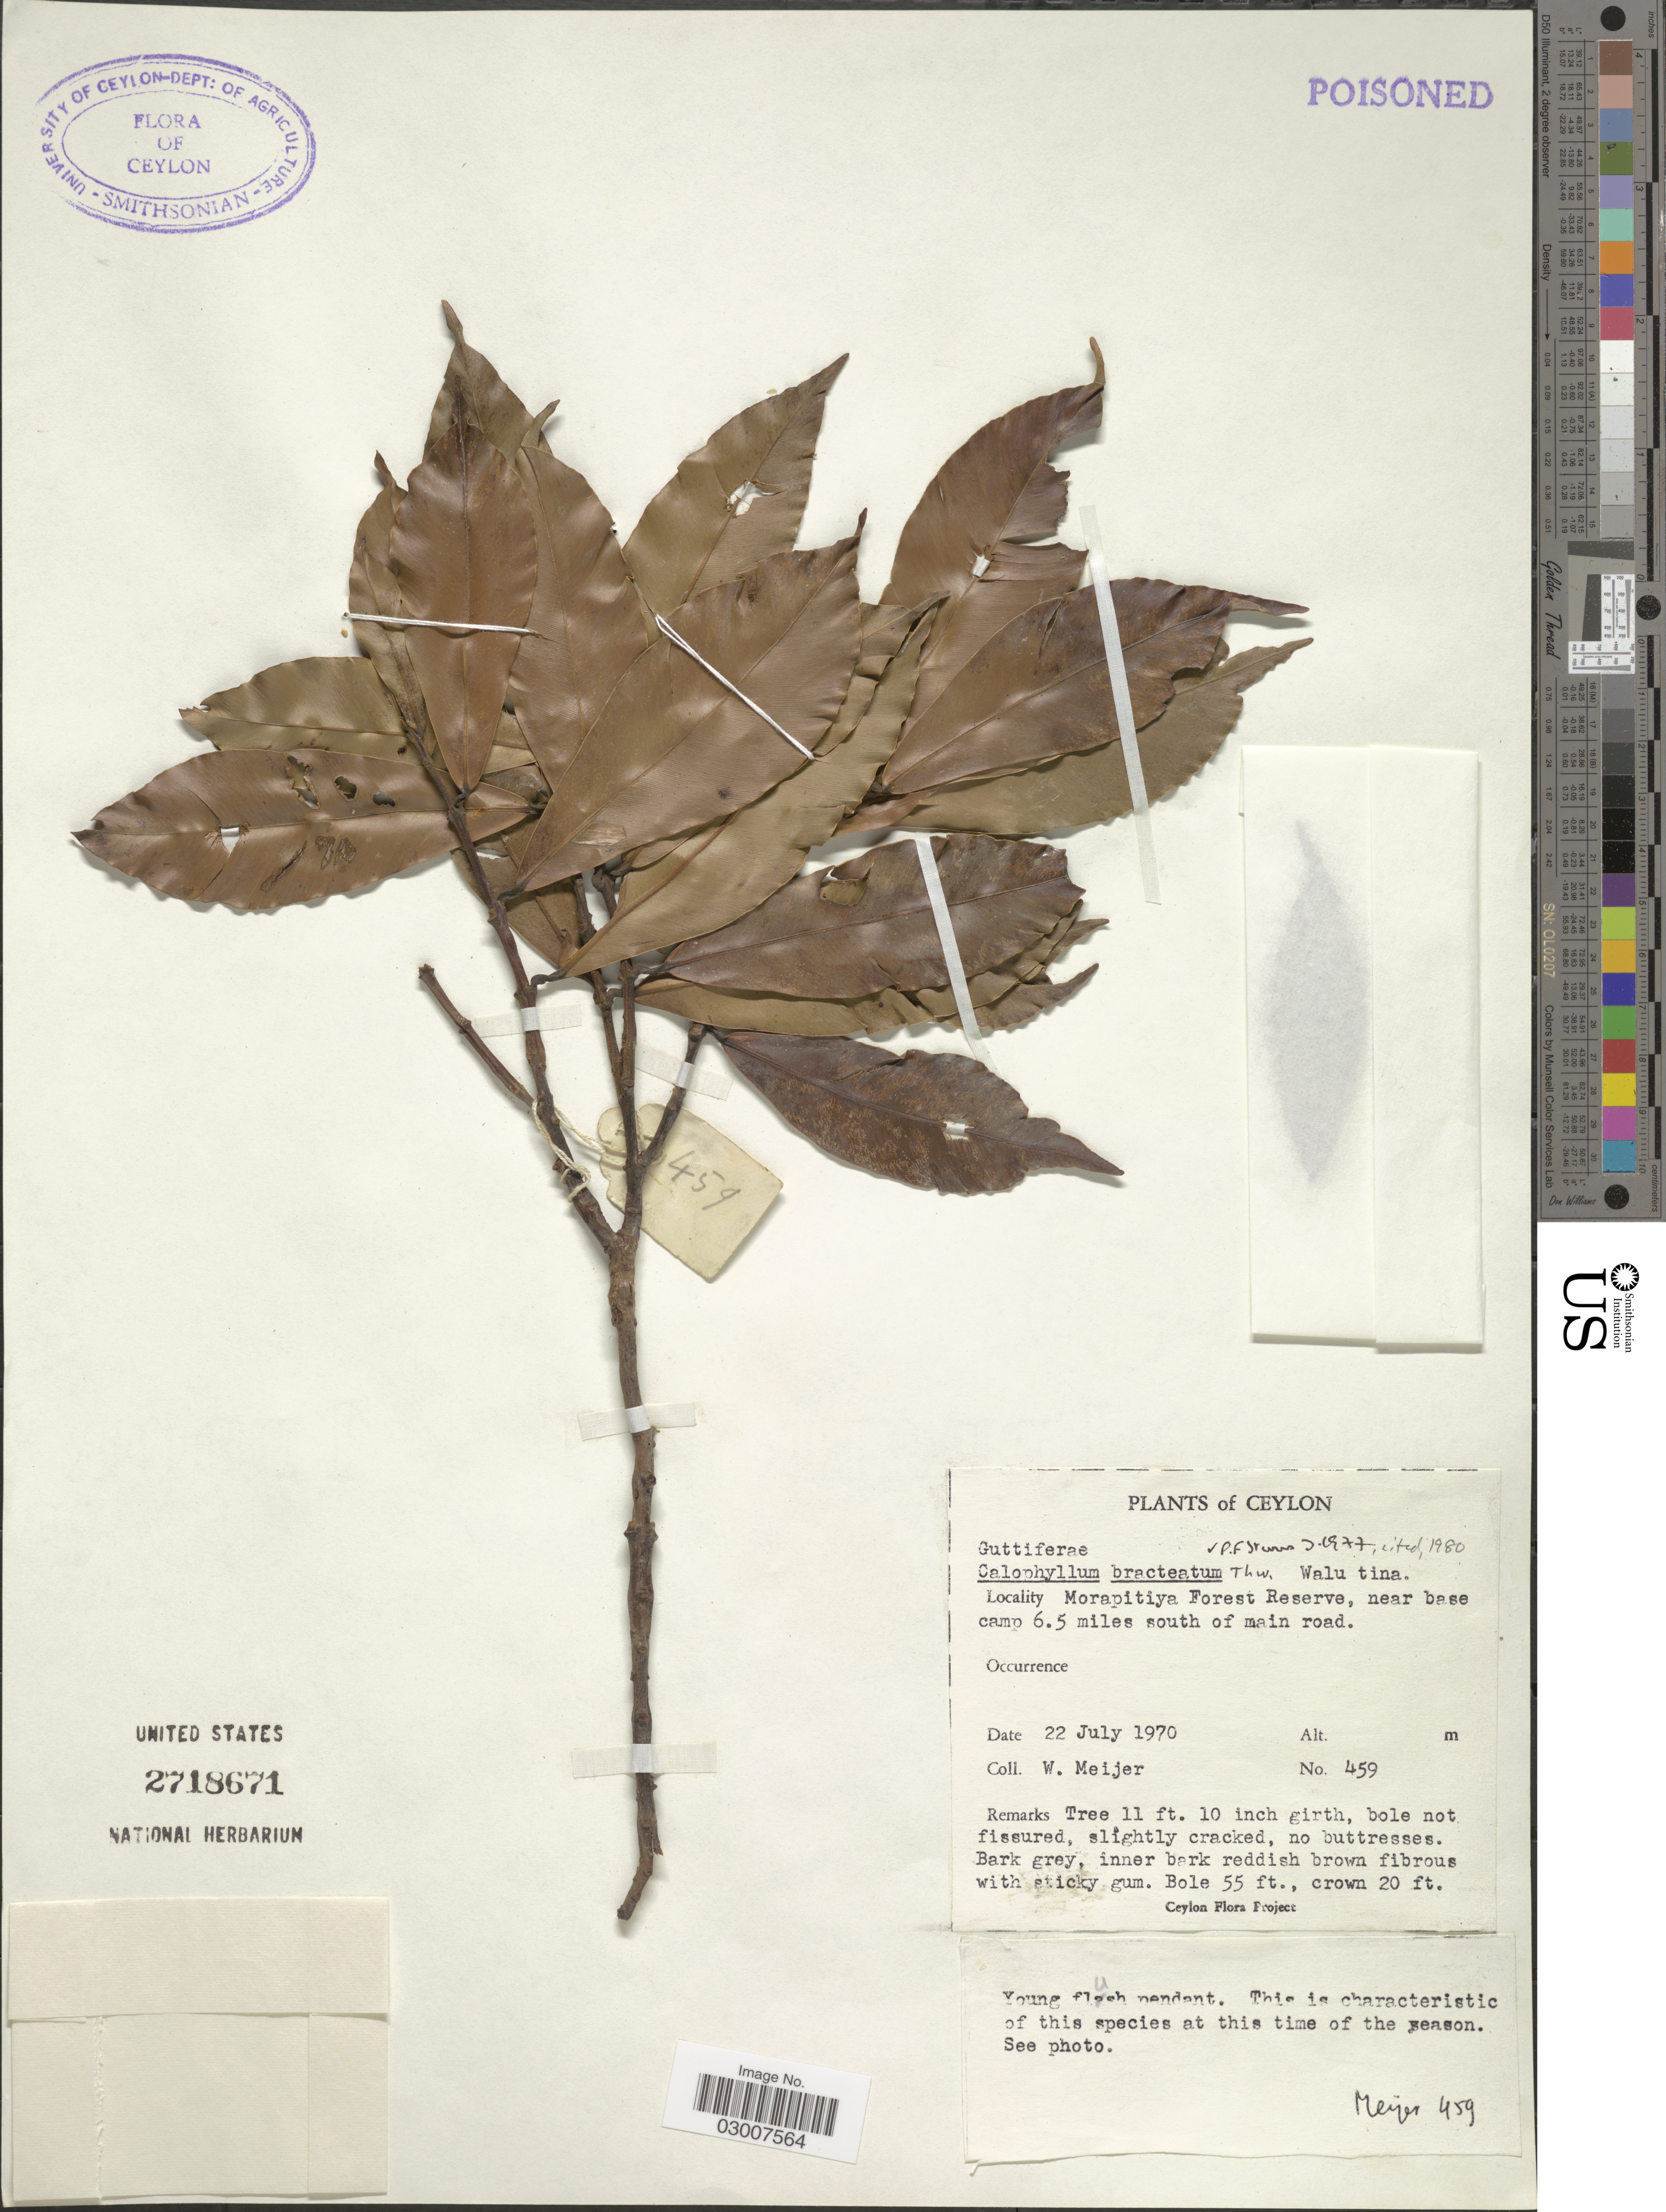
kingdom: Plantae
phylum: Tracheophyta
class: Magnoliopsida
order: Malpighiales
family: Calophyllaceae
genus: Calophyllum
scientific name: Calophyllum bracteatum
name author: Thwaites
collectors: W. Meijer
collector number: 459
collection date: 1970-07-22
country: Sri Lanka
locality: Ceylon. Morapitiya Forest Reserve, near base camp 6.5 miles south of main road.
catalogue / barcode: US 2718671